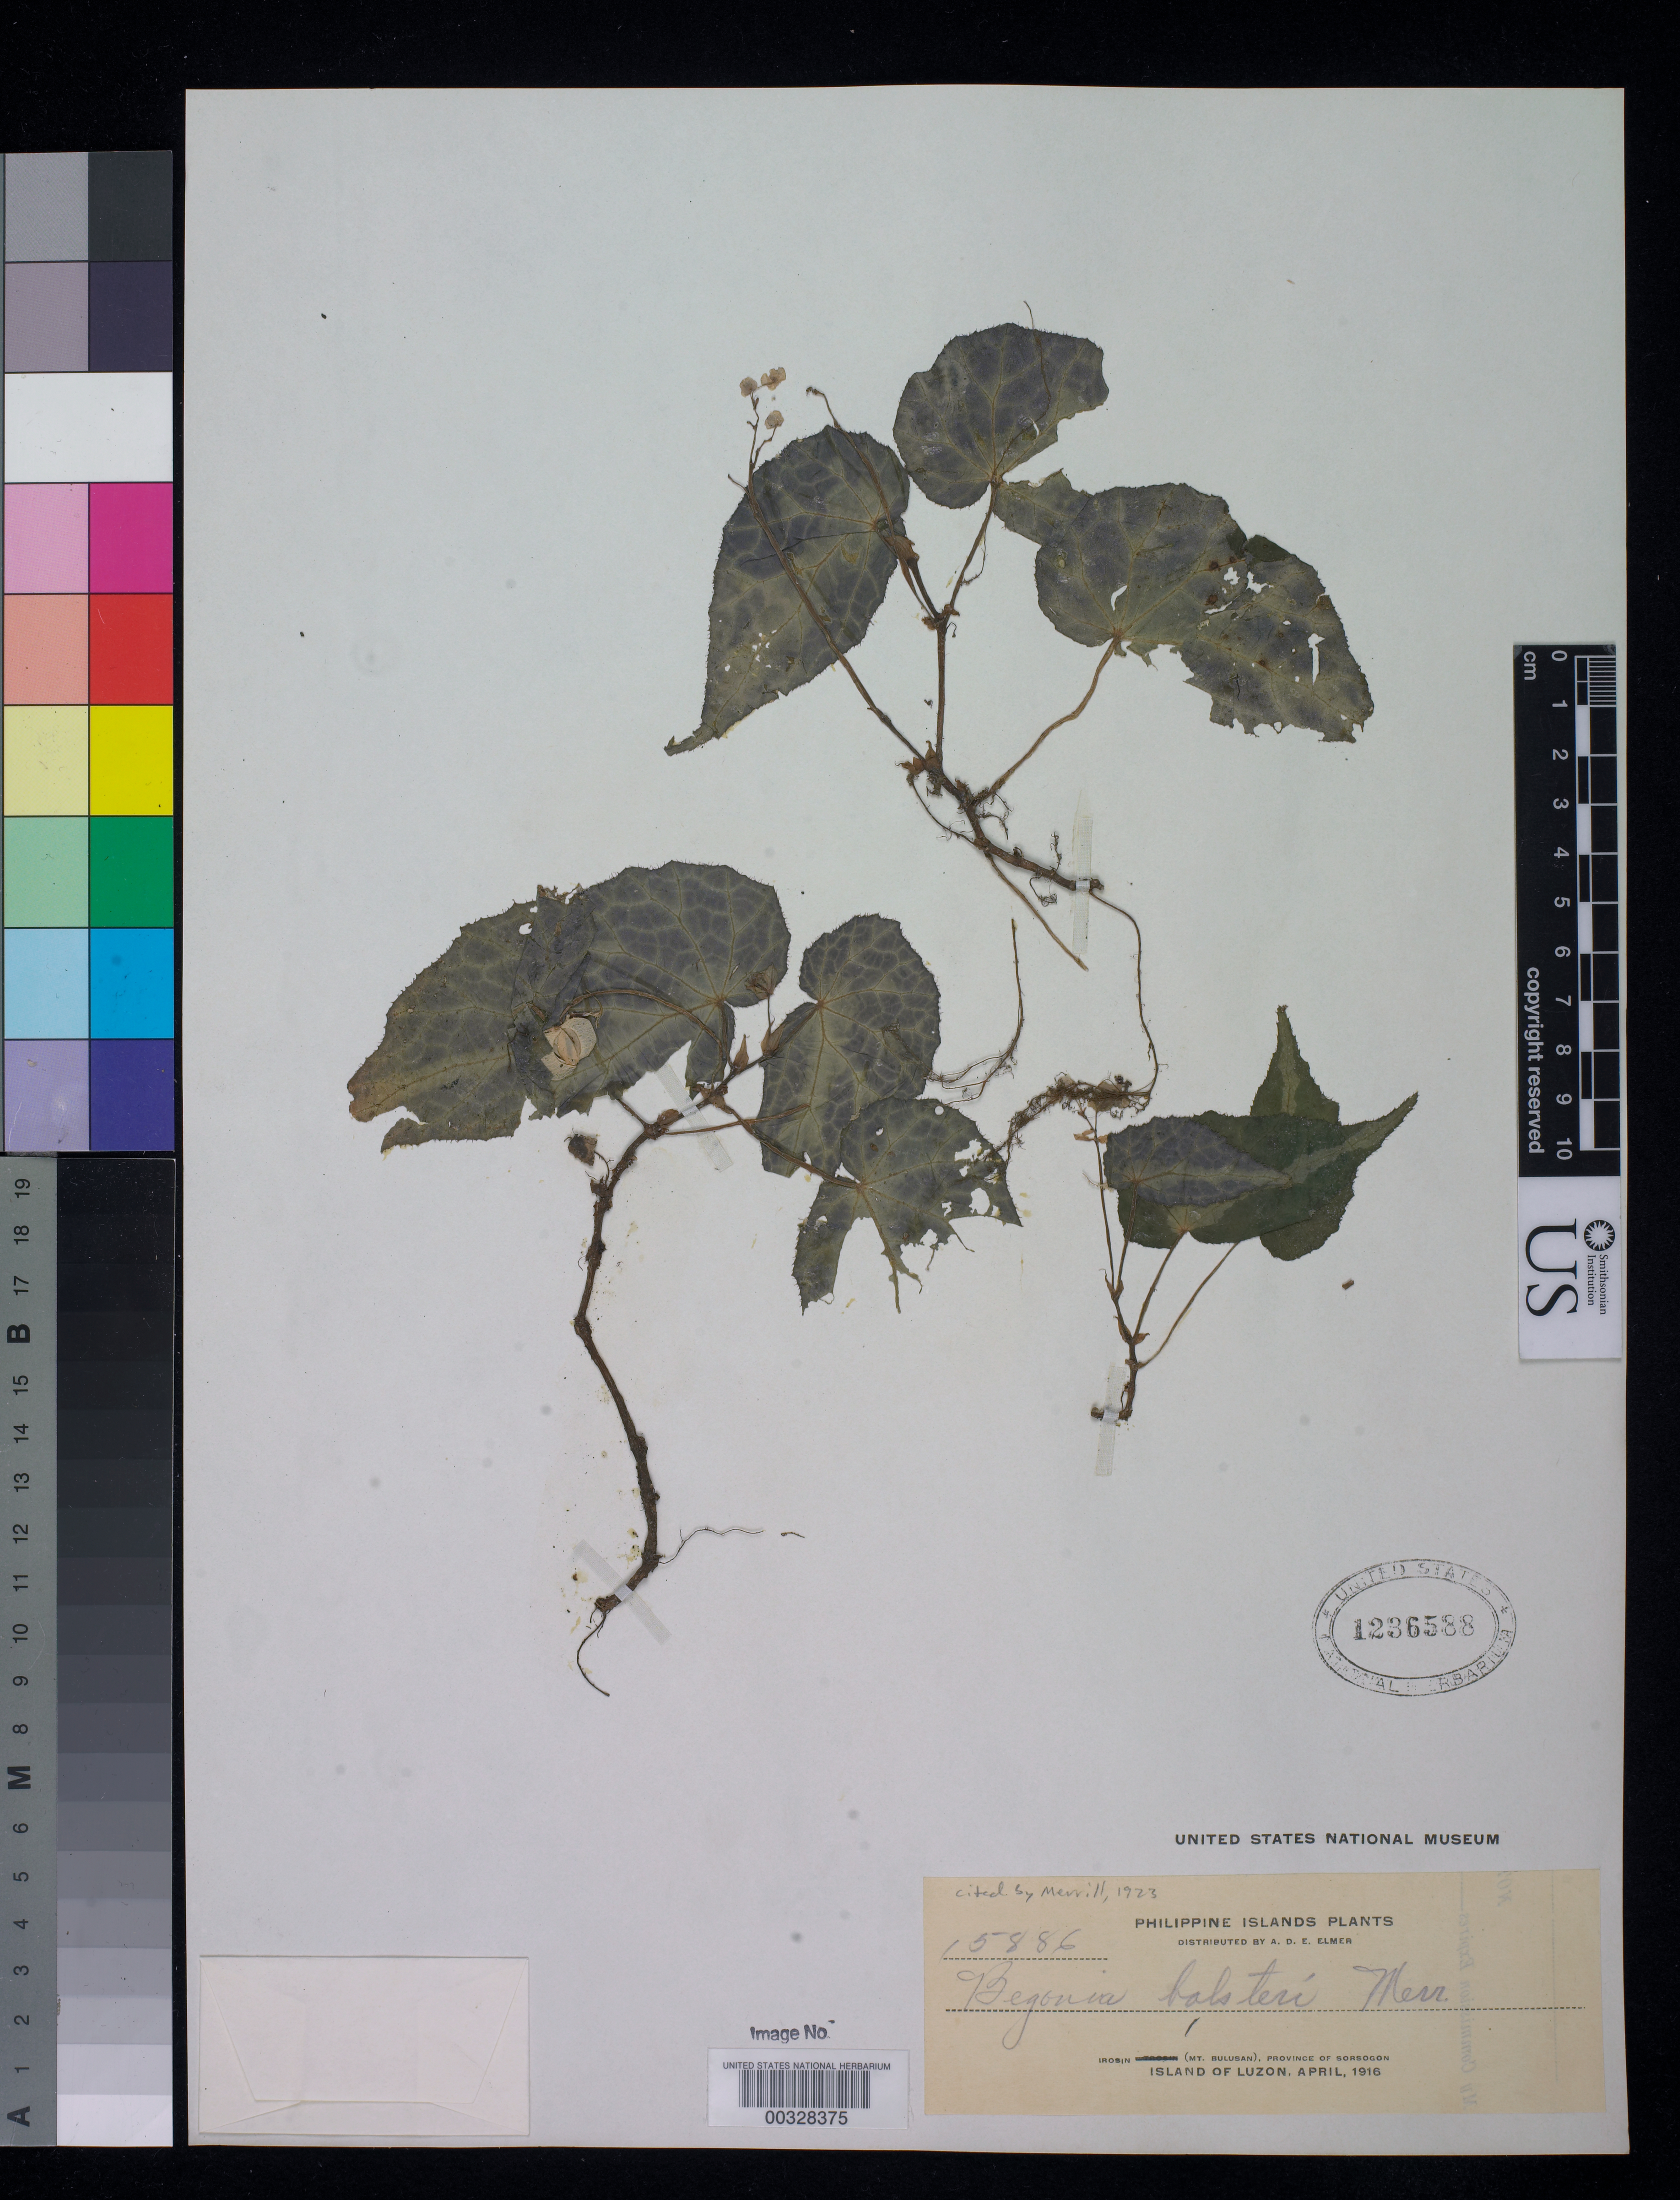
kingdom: Plantae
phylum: Tracheophyta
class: Magnoliopsida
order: Cucurbitales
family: Begoniaceae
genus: Begonia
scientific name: Begonia bolsteri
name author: Merr.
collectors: A. D. E. Elmer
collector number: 15886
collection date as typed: Apr 1916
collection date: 1916-04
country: Philippines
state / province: Bicol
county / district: Sorsogon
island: Luzon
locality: Irosin, Mt. Bulusan, Province of Sorsogon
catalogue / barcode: US 1236588